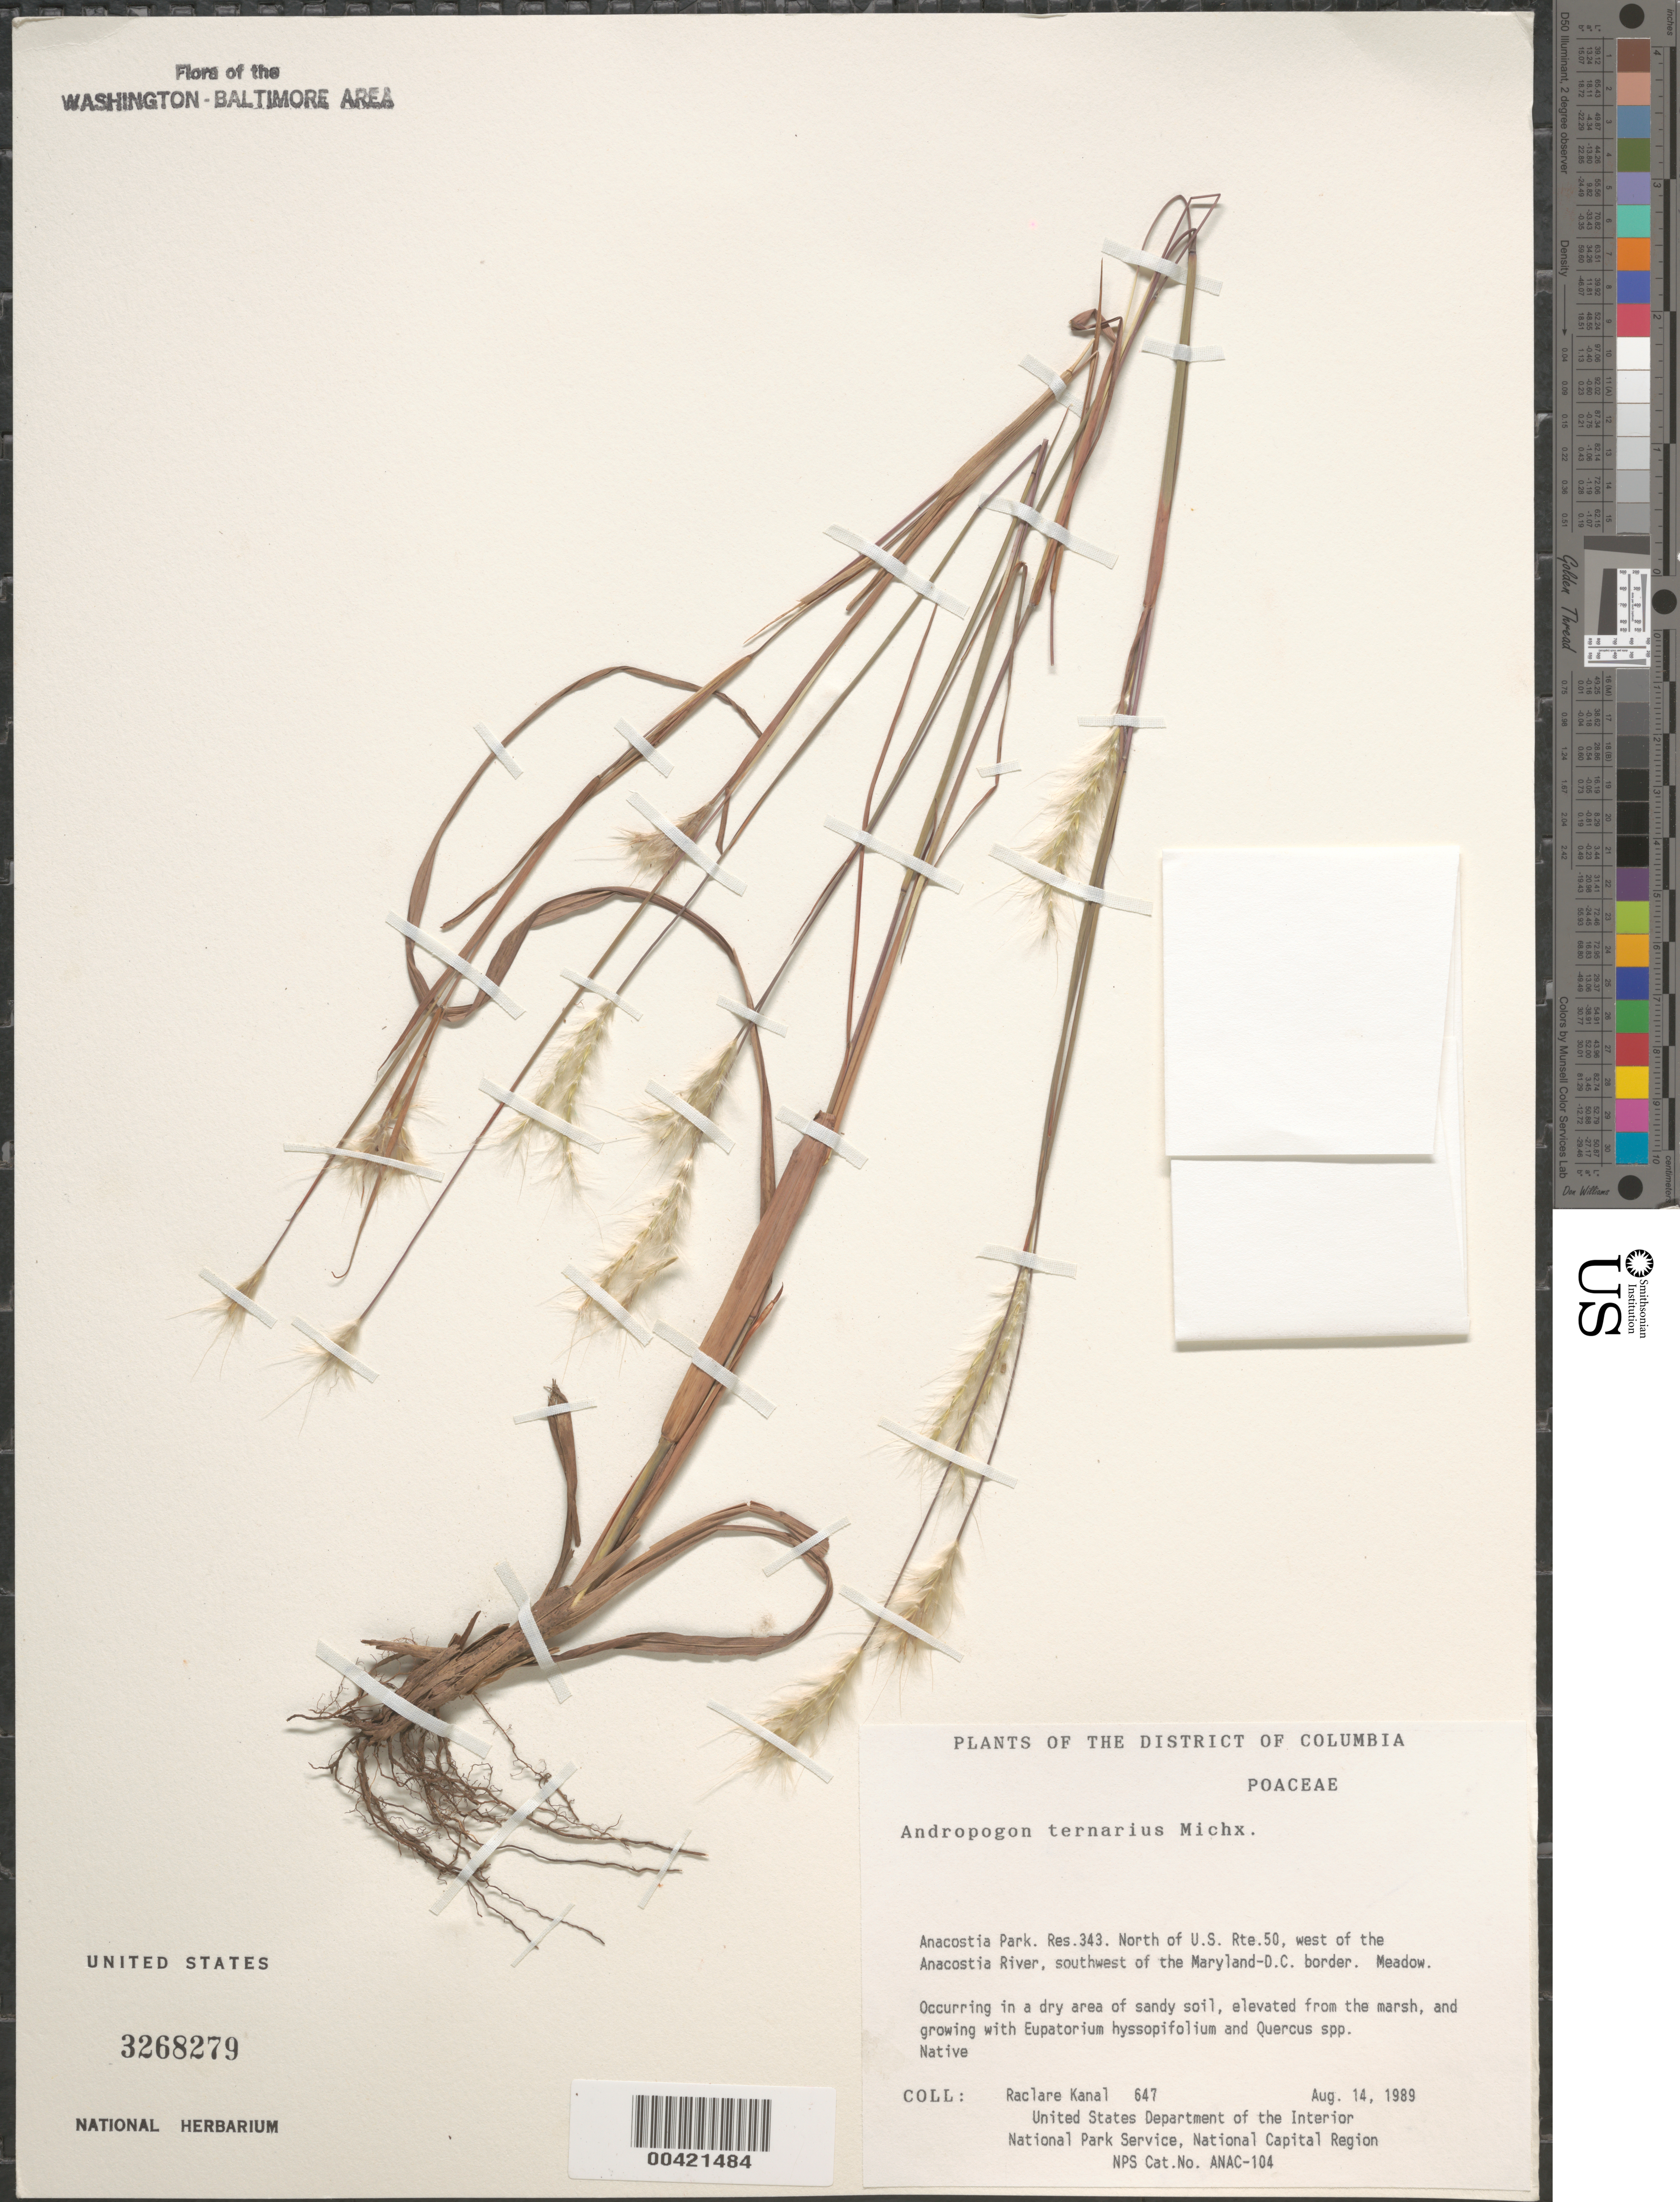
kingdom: Plantae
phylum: Tracheophyta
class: Liliopsida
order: Poales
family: Poaceae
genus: Andropogon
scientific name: Andropogon ternarius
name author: Michx.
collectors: R. Kanal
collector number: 647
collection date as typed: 14 Aug 1989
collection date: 1989-08-14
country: United States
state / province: District of Columbia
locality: Anacostia Park, Res 343, N of US Rte 50, W of Anacostia River, SW of MD-DC border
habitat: Meadow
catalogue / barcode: US 3268279